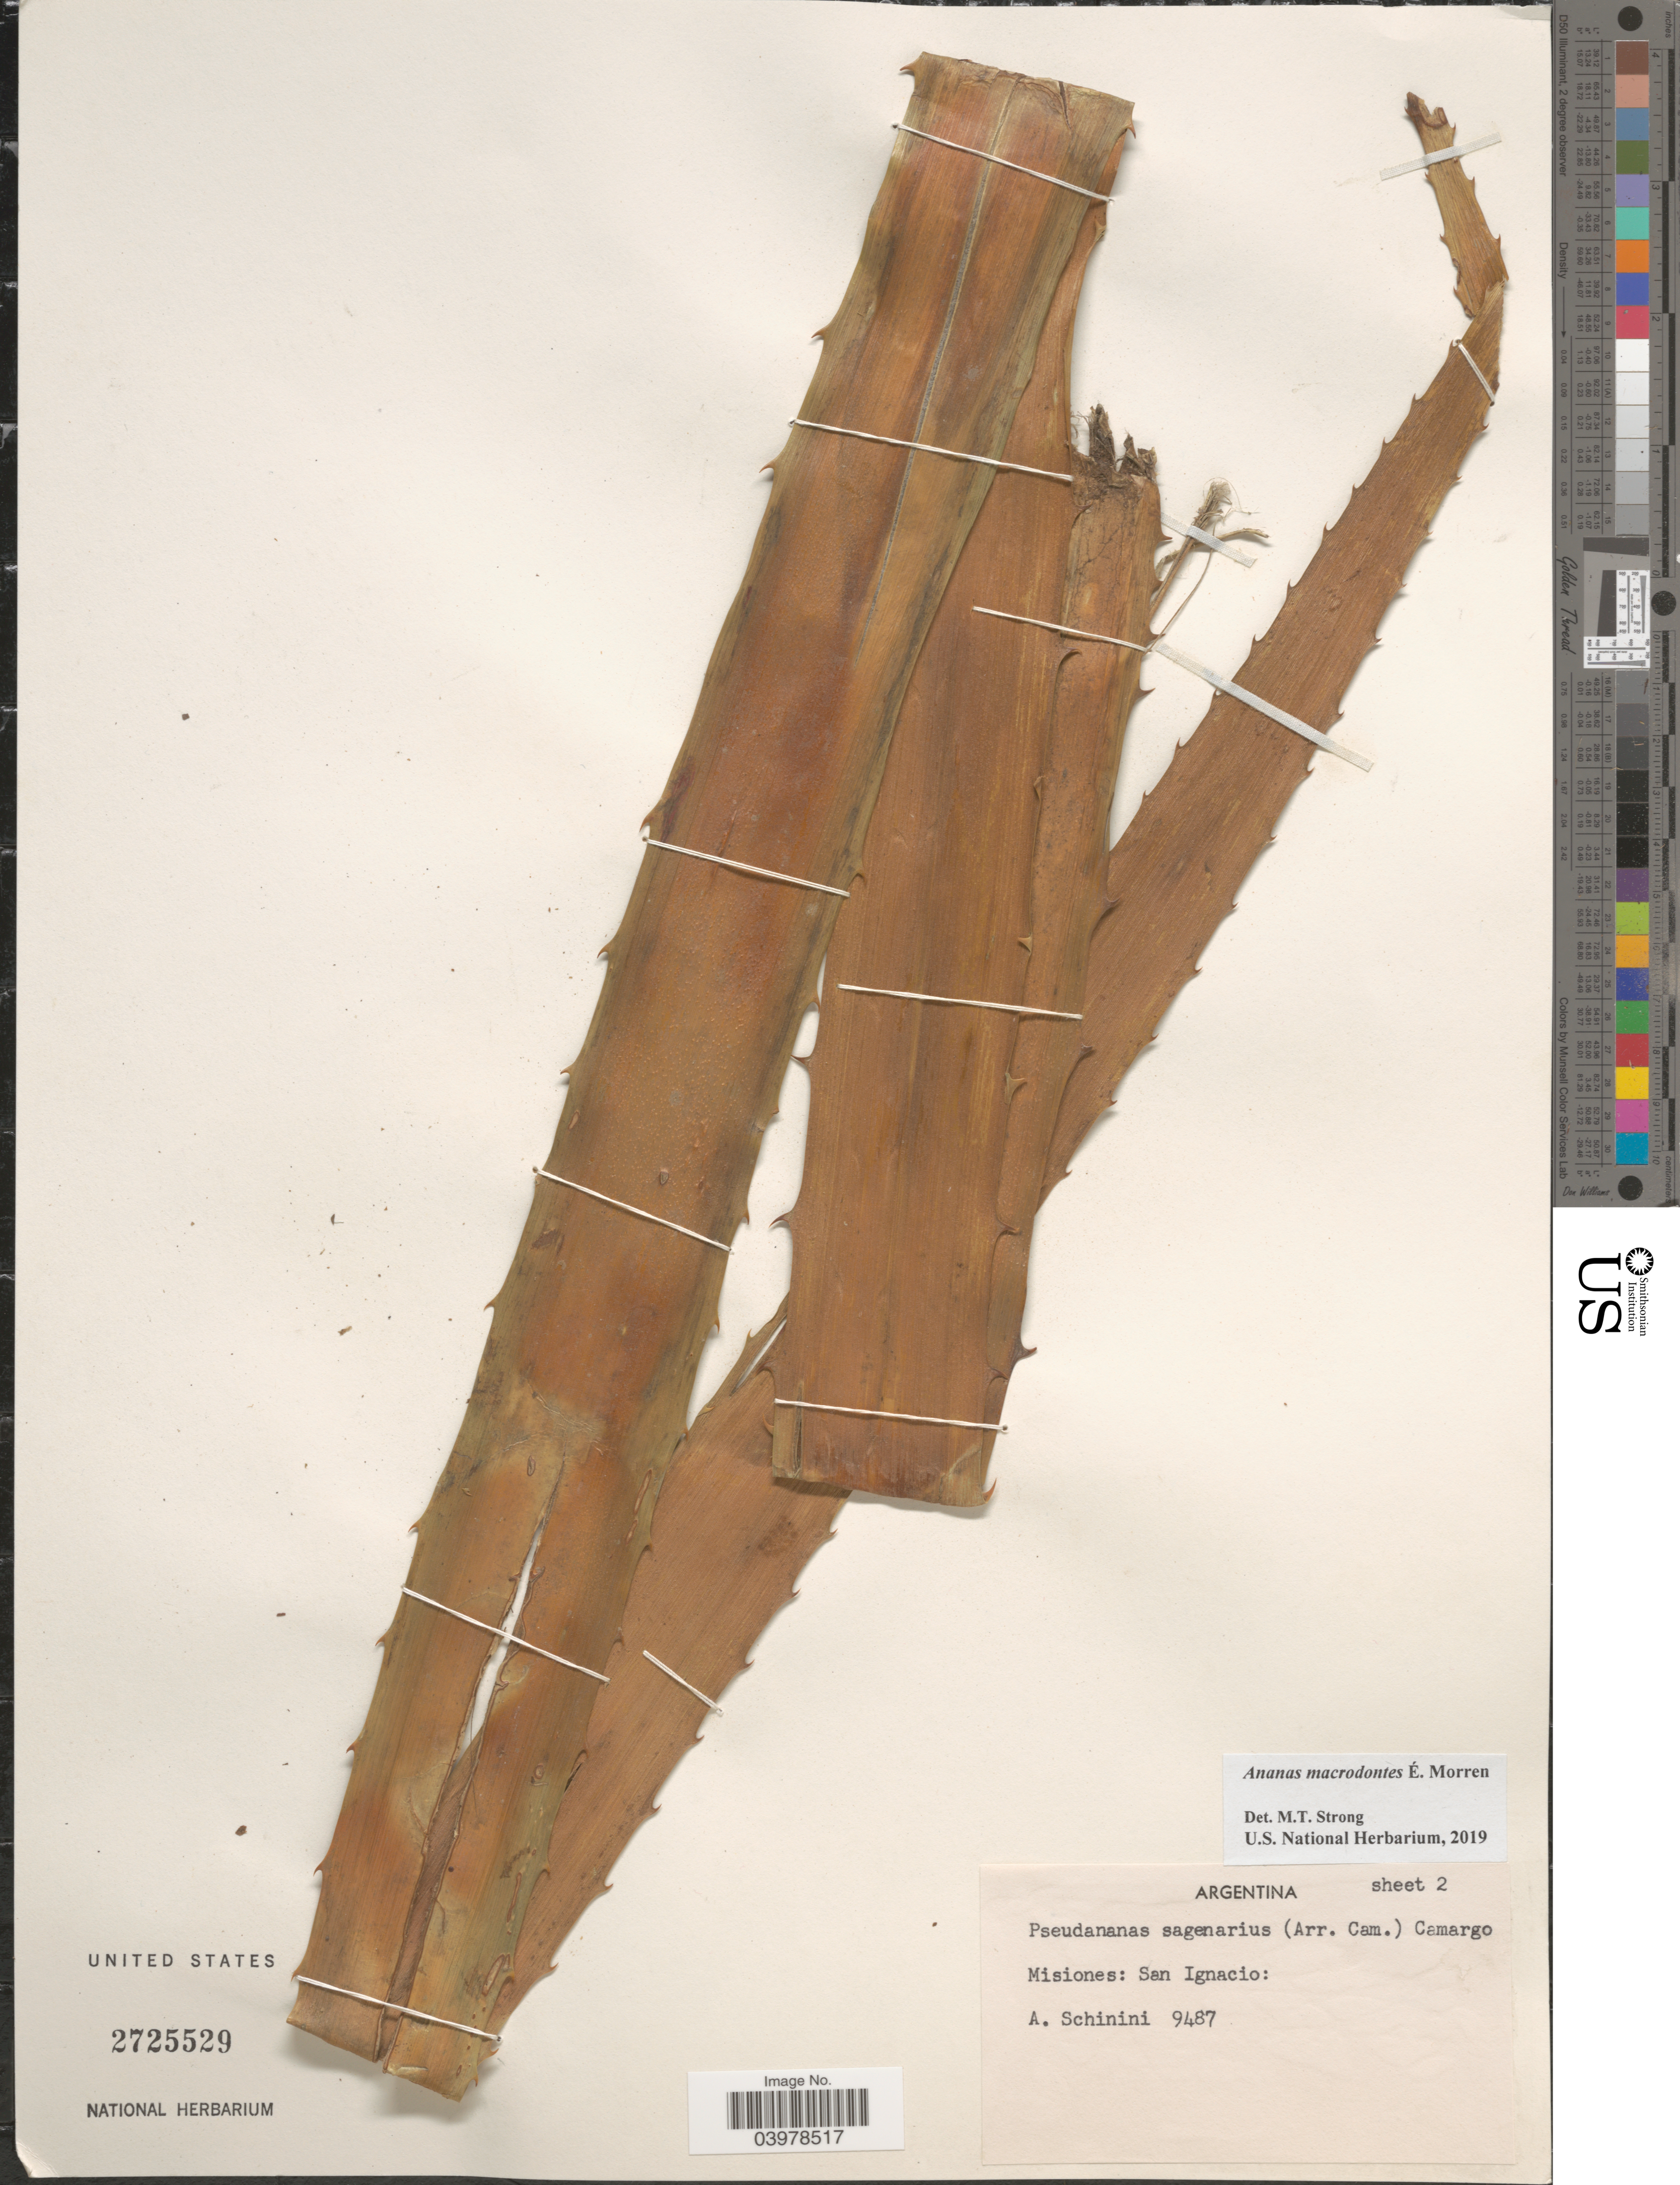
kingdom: Plantae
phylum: Tracheophyta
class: Liliopsida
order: Poales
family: Bromeliaceae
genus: Ananas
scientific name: Ananas macrodontes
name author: É. Morren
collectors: A. Schinini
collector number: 9487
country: Argentina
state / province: Misiones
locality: San Ignacio.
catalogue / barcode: US 2725529